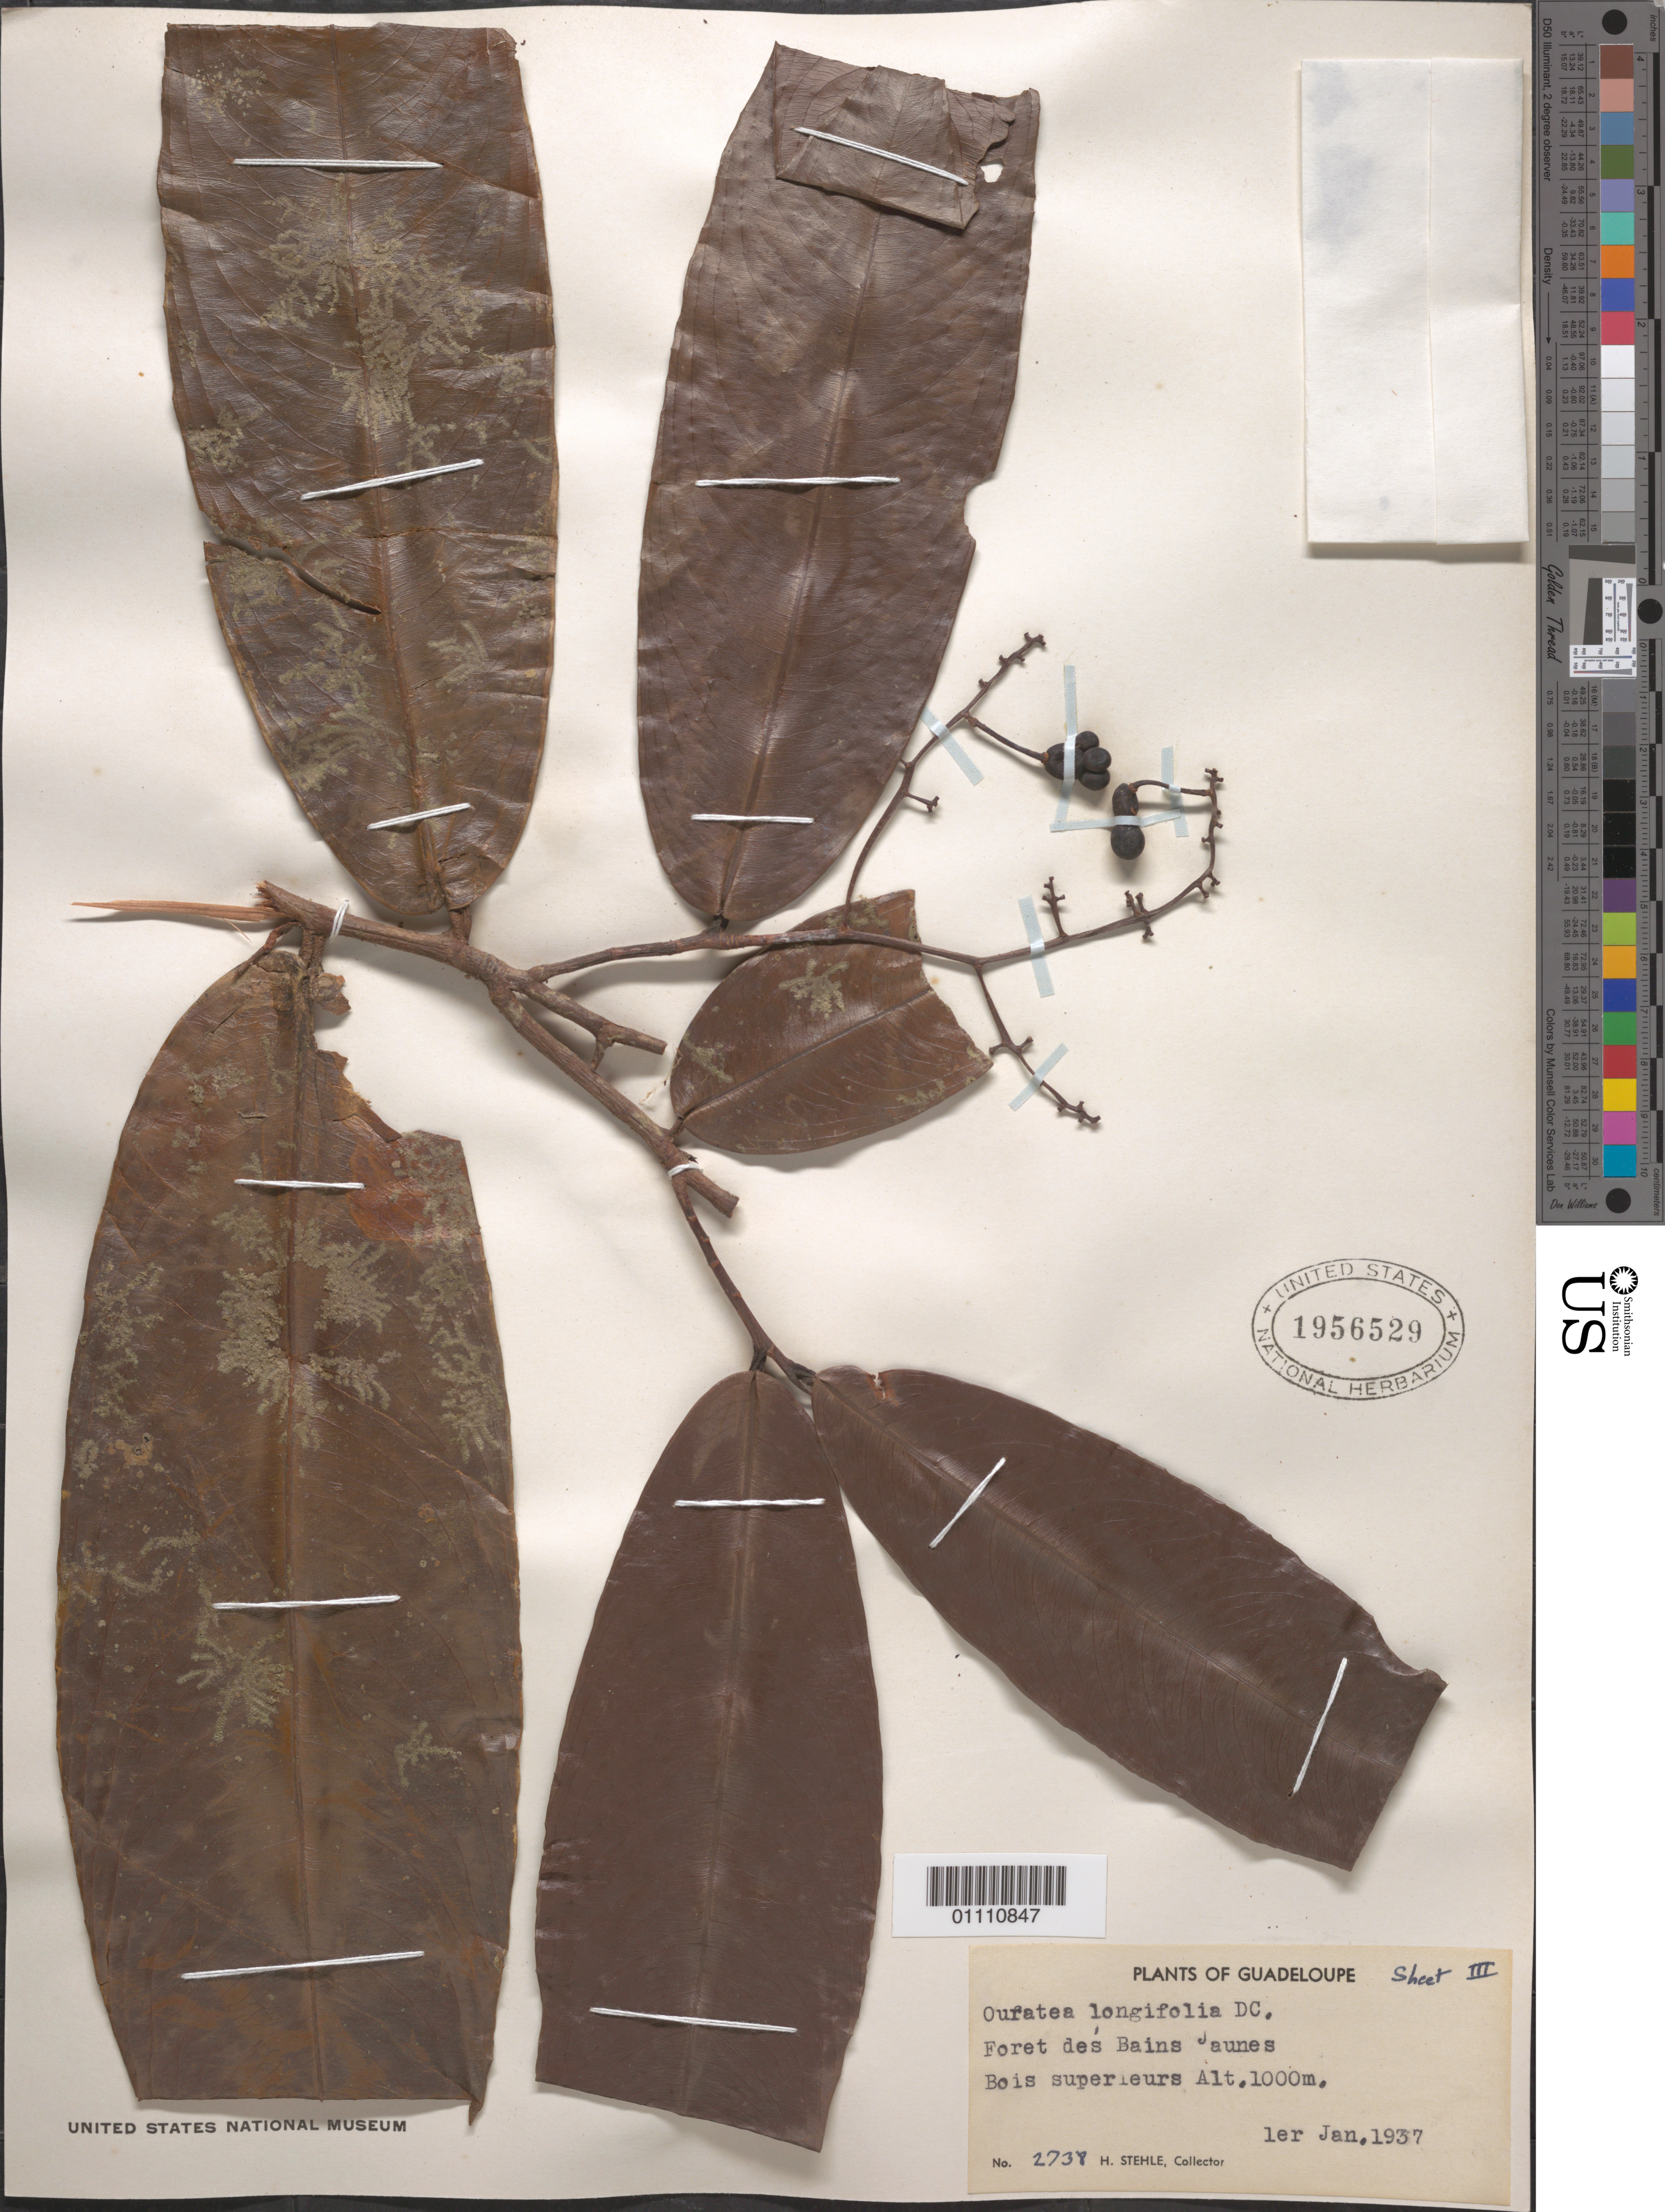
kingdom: Plantae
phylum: Tracheophyta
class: Magnoliopsida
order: Malpighiales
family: Ochnaceae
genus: Ouratea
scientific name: Ouratea longifolia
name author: (Lam.) Engl.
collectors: H. Stehlé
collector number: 2738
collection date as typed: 01 Jan 1937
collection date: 1937-01-01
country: Guadeloupe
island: Basse Terre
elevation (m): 1000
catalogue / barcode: US 1956529